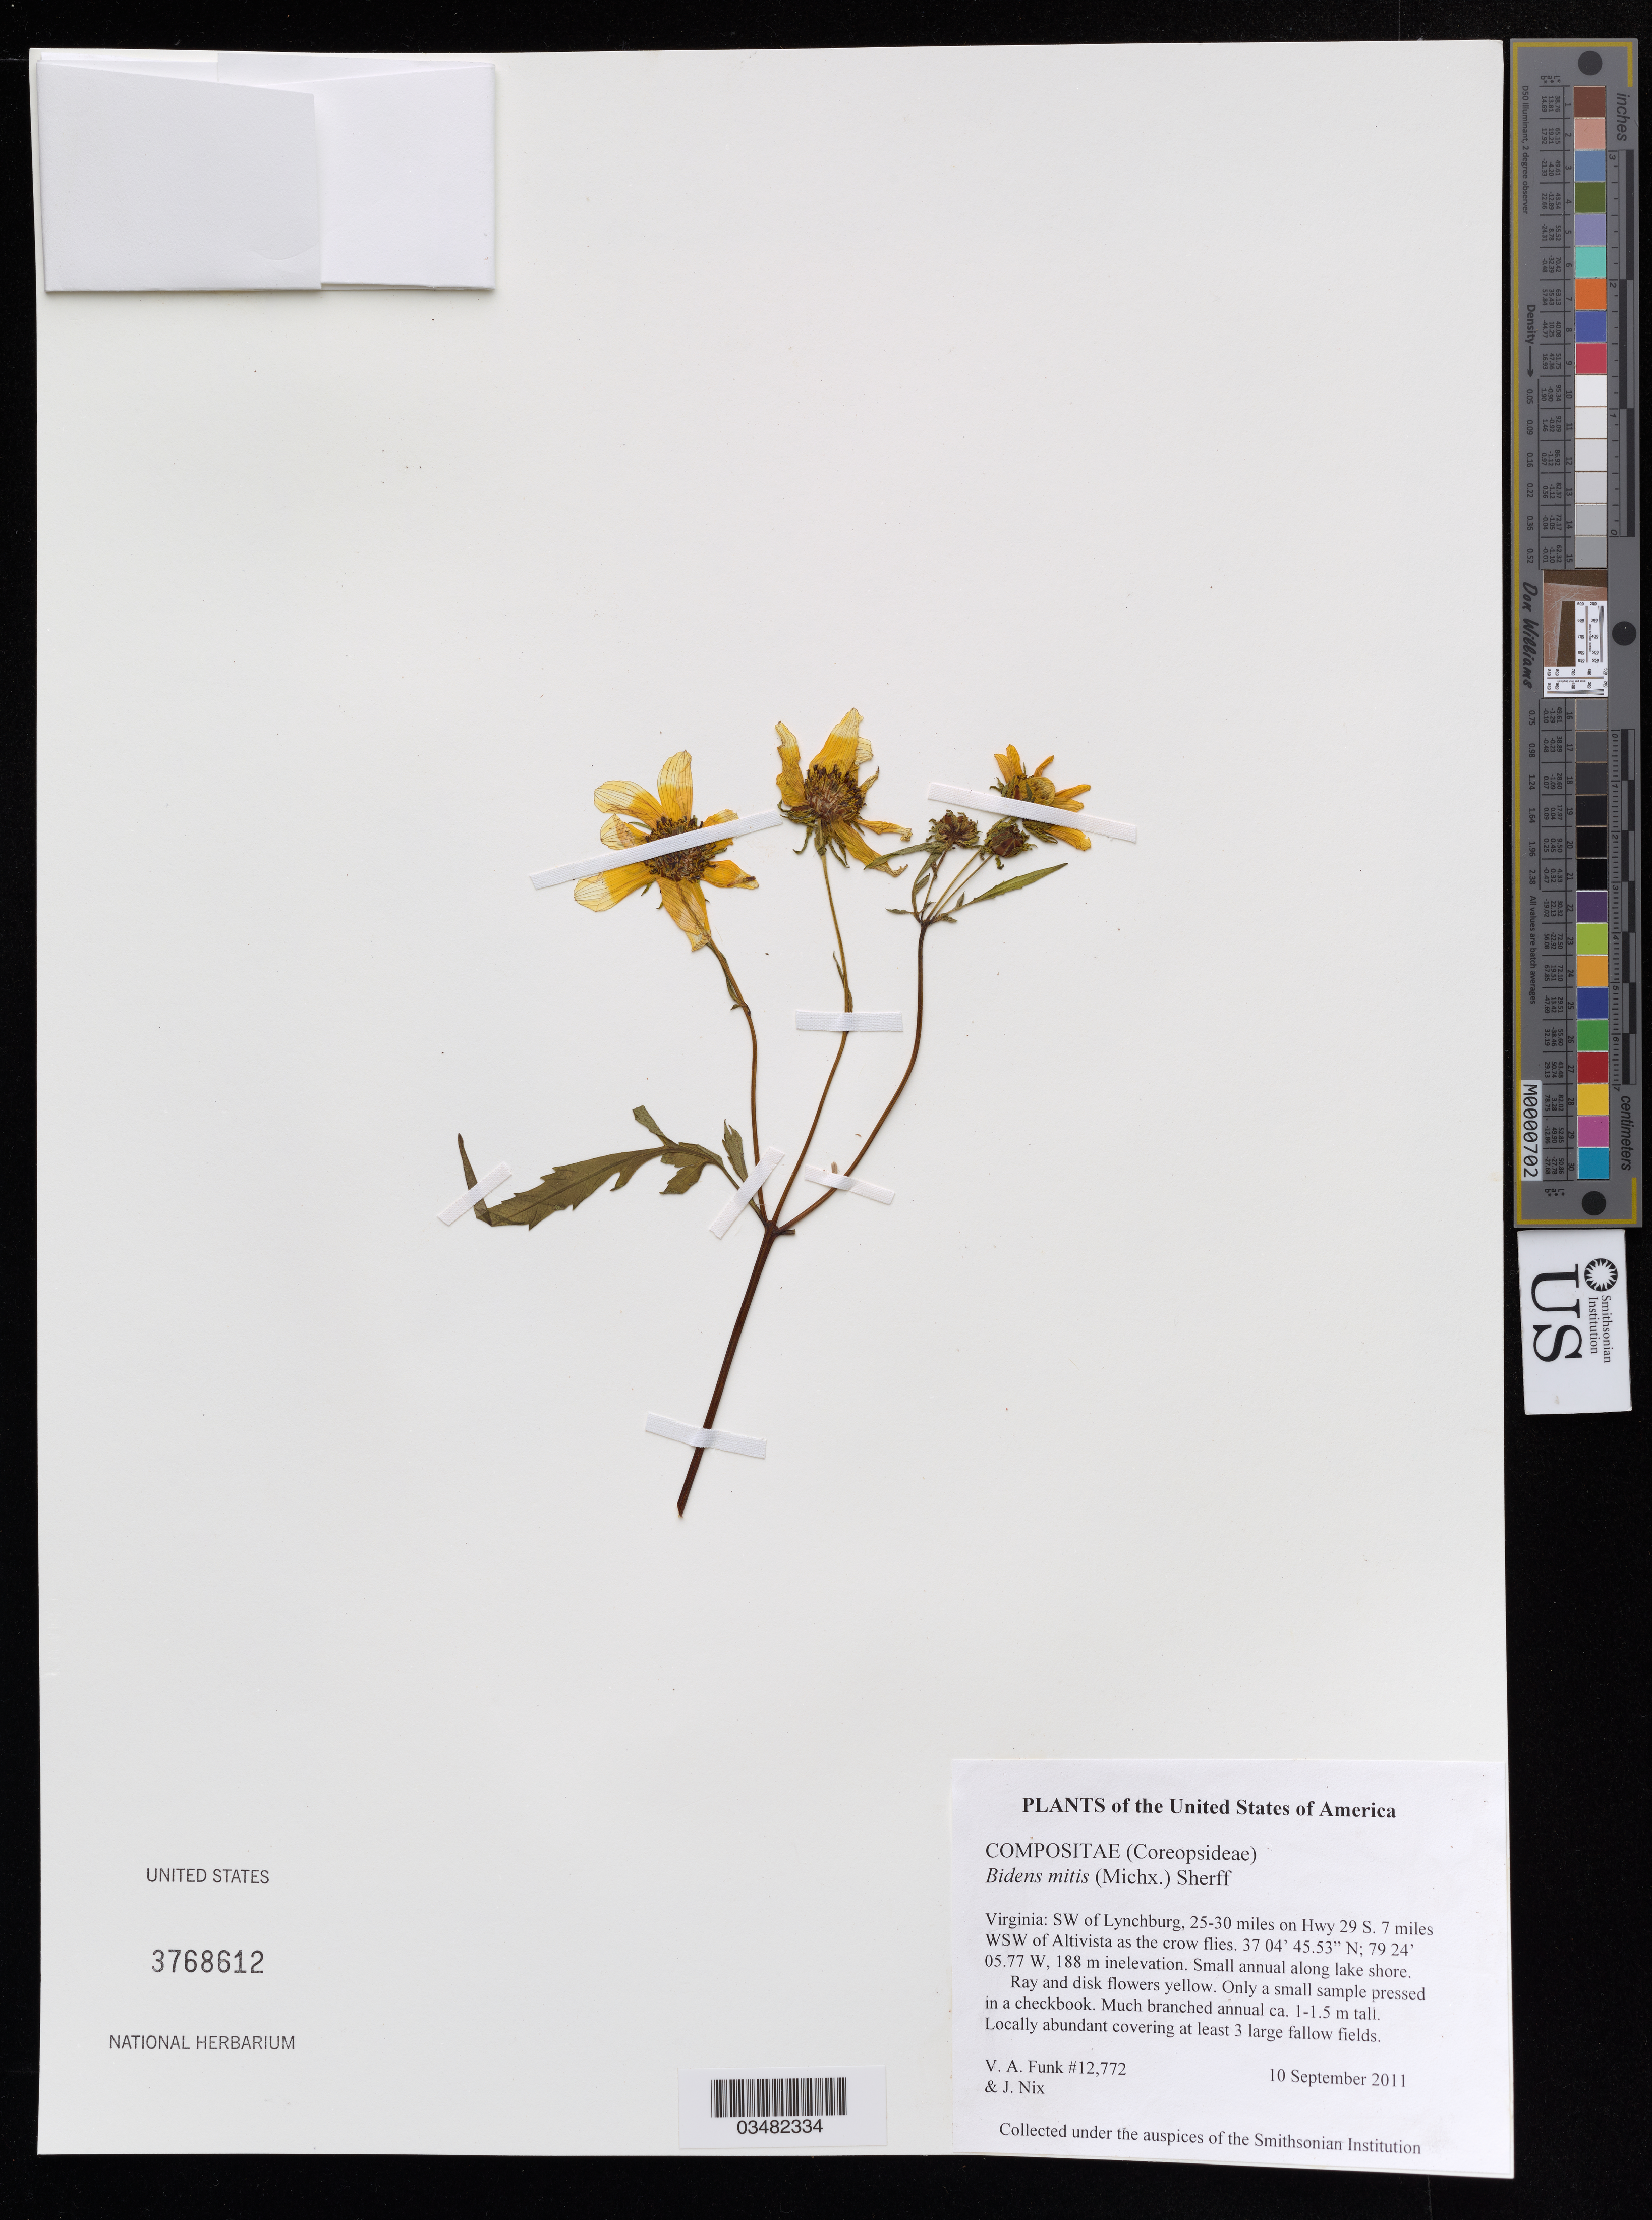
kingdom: Plantae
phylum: Tracheophyta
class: Magnoliopsida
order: Asterales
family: Asteraceae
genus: Bidens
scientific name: Bidens mitis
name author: (Michx.) Sherff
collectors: V. Funk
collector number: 12772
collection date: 2011-09-10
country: United States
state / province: Virginia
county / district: Fauquier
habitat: Fallow fields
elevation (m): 86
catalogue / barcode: US 3768612